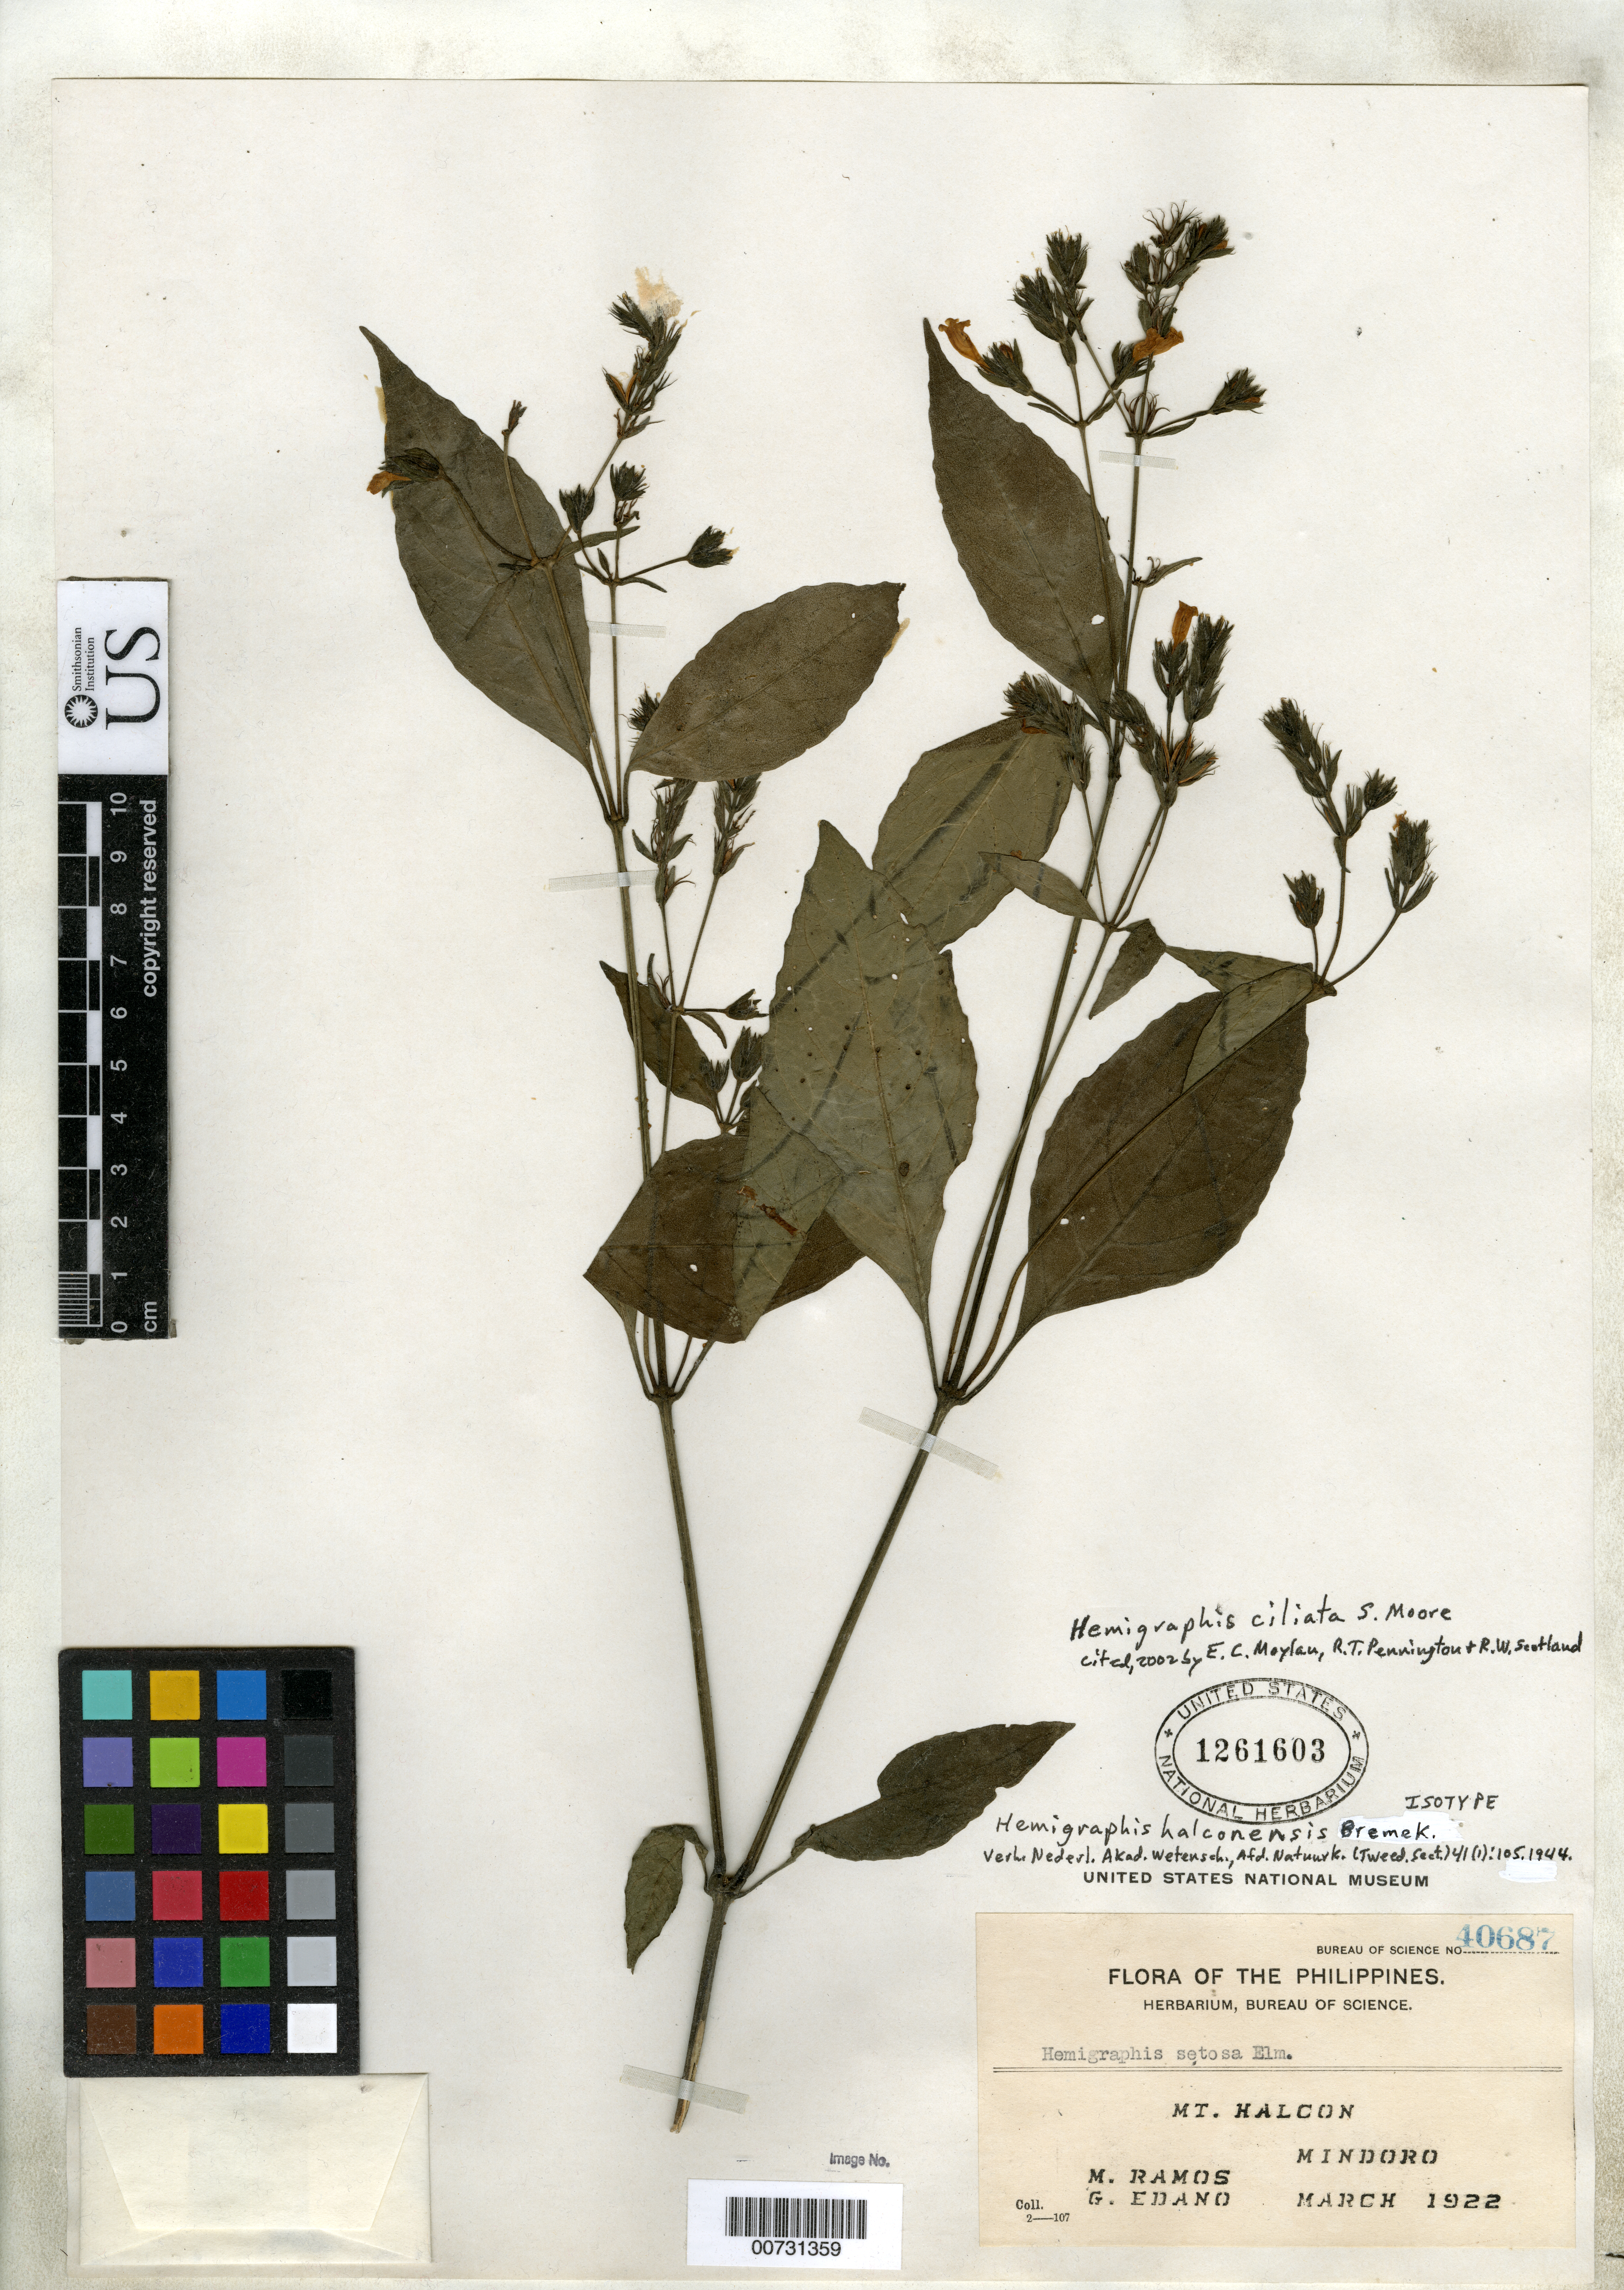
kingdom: Plantae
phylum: Tracheophyta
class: Magnoliopsida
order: Lamiales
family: Acanthaceae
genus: Hemigraphis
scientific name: Hemigraphis halconensis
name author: Bremek.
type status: Isotype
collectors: M. Ramos & G. Edaño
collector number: Bur. Sci. 40687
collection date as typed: Mar 1922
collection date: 1922-03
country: Philippines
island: Mindoro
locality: Mt. Halcon.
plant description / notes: Cited 2002 by E.C. Moylan, R.T. Pennington & R.W. Scotland.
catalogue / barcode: US 1261603